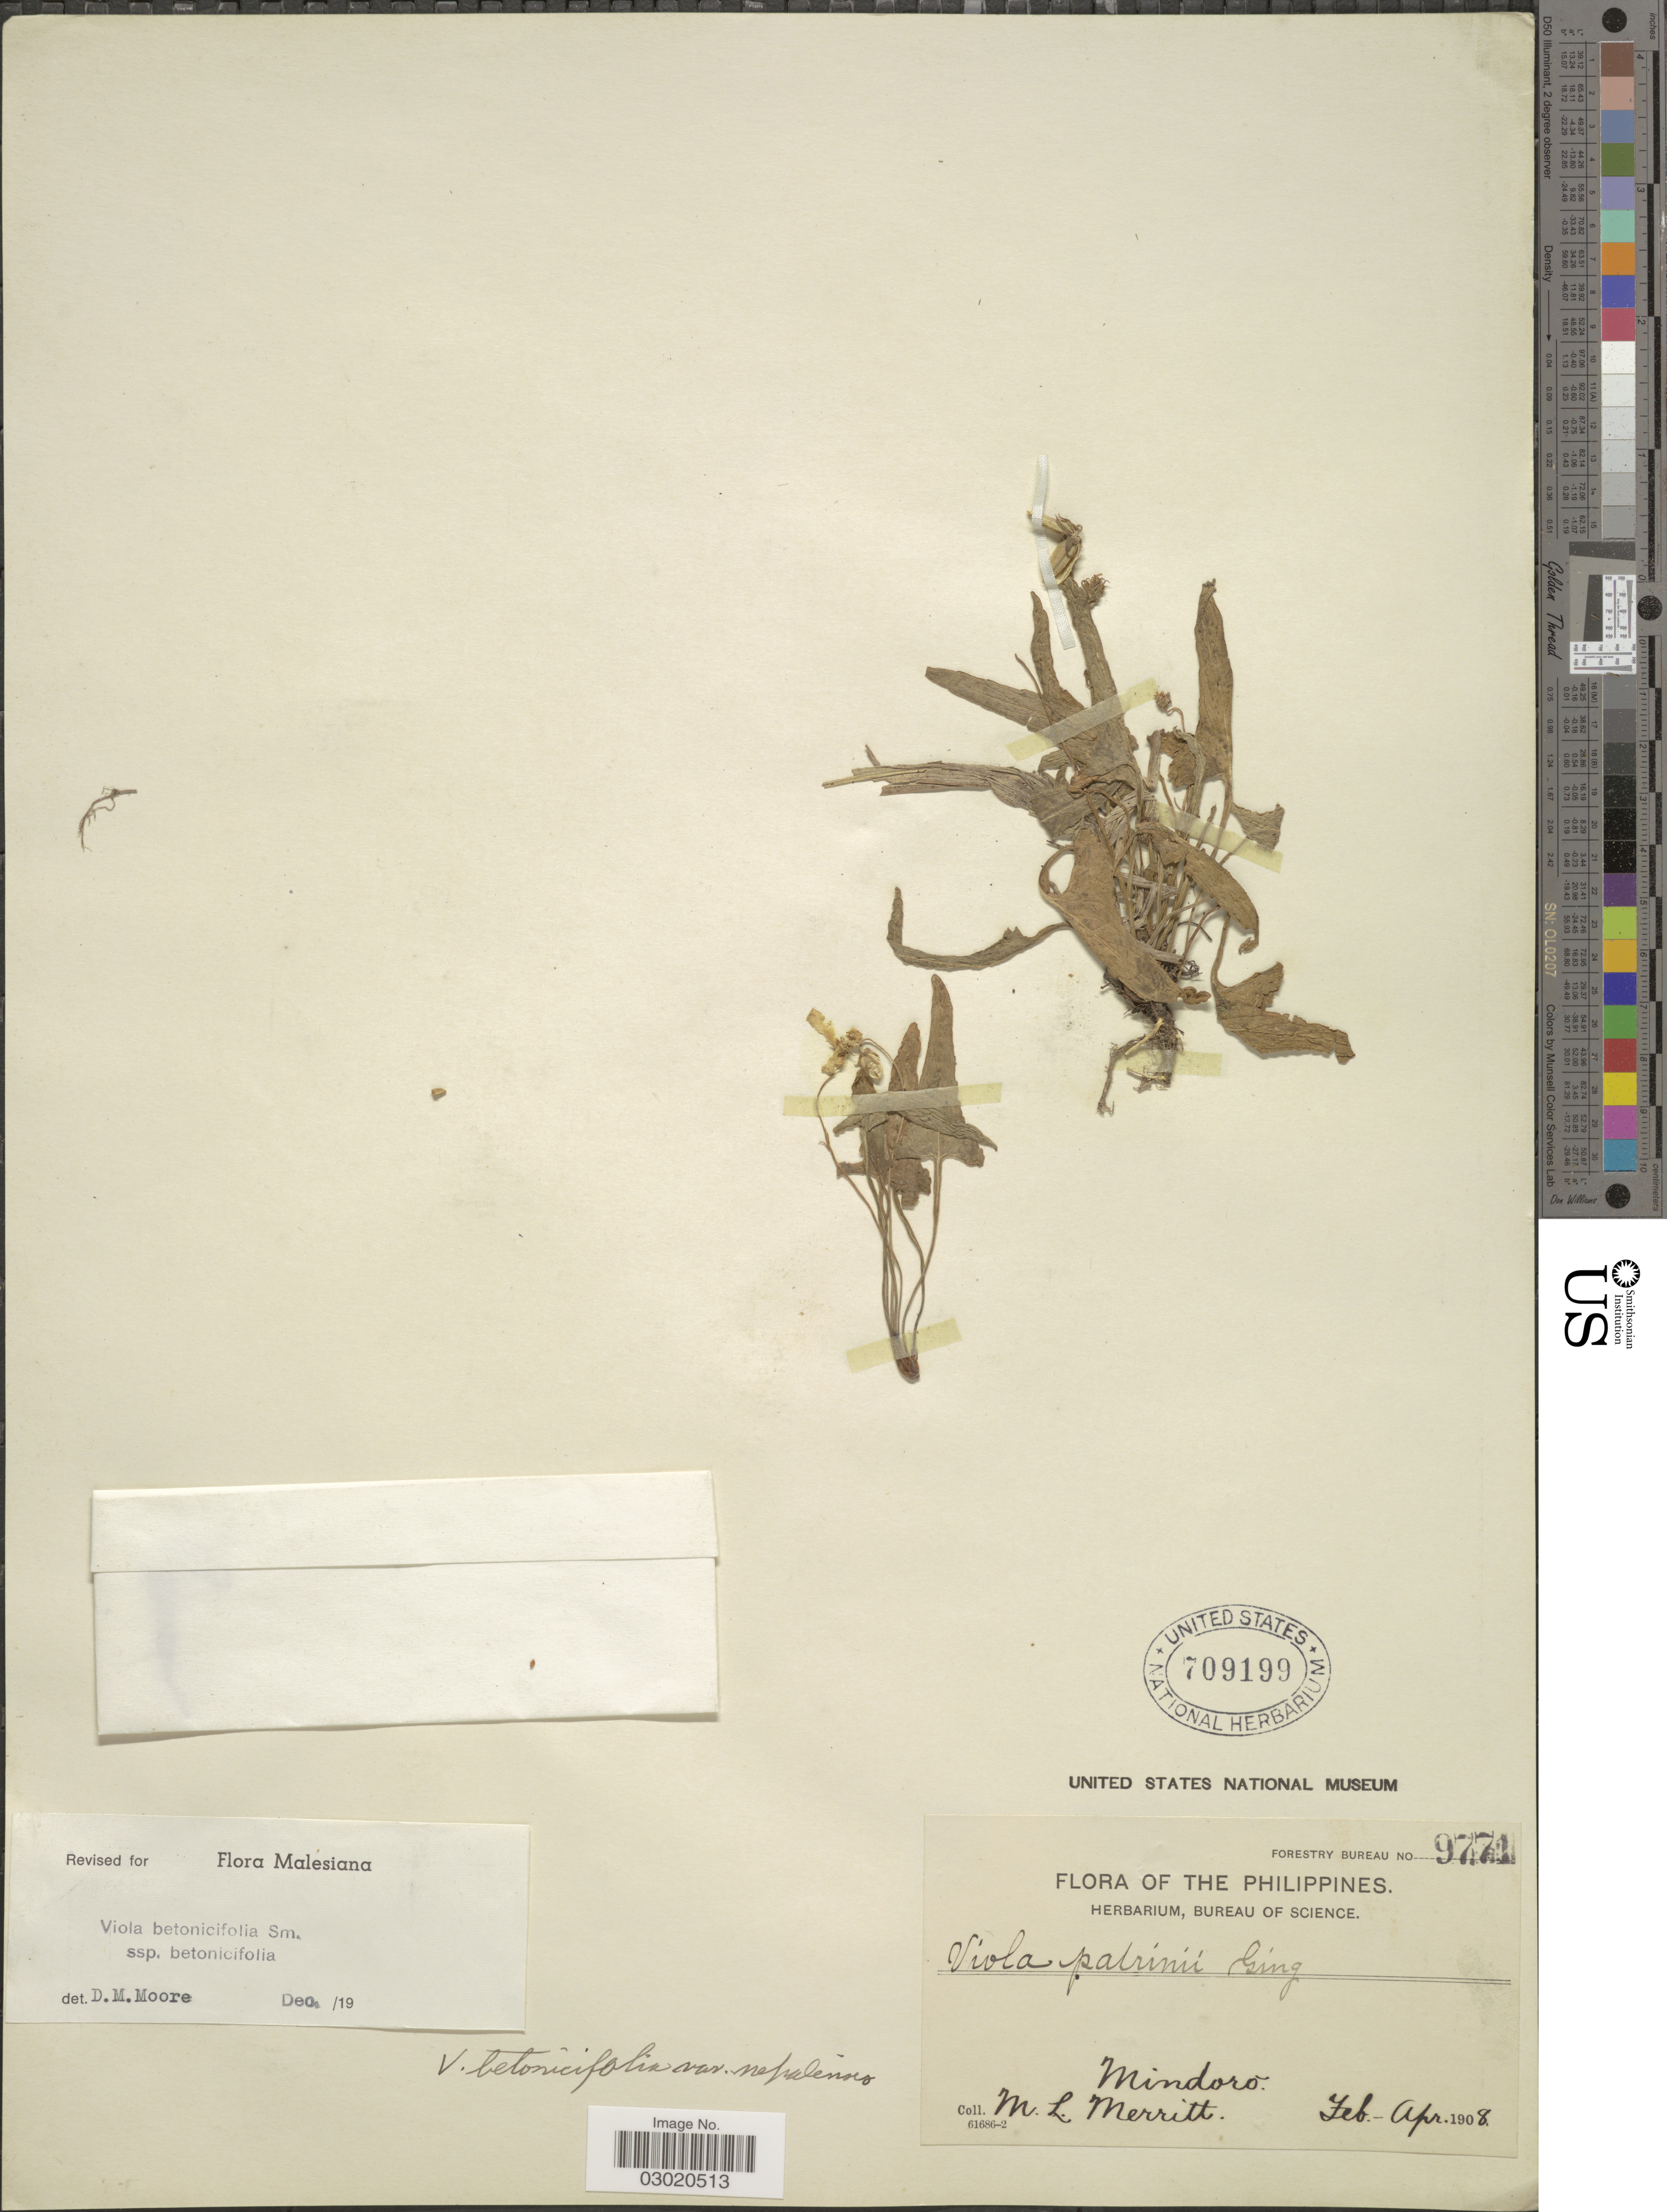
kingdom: Plantae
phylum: Tracheophyta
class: Magnoliopsida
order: Malpighiales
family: Violaceae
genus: Viola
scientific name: Viola betonicifolia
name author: Sm.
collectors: M. L. Merritt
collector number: Forestry Bureau 9771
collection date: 1908-02/1908-04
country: Philippines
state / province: Mimaropa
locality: Mindoro.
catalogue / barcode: US 709199